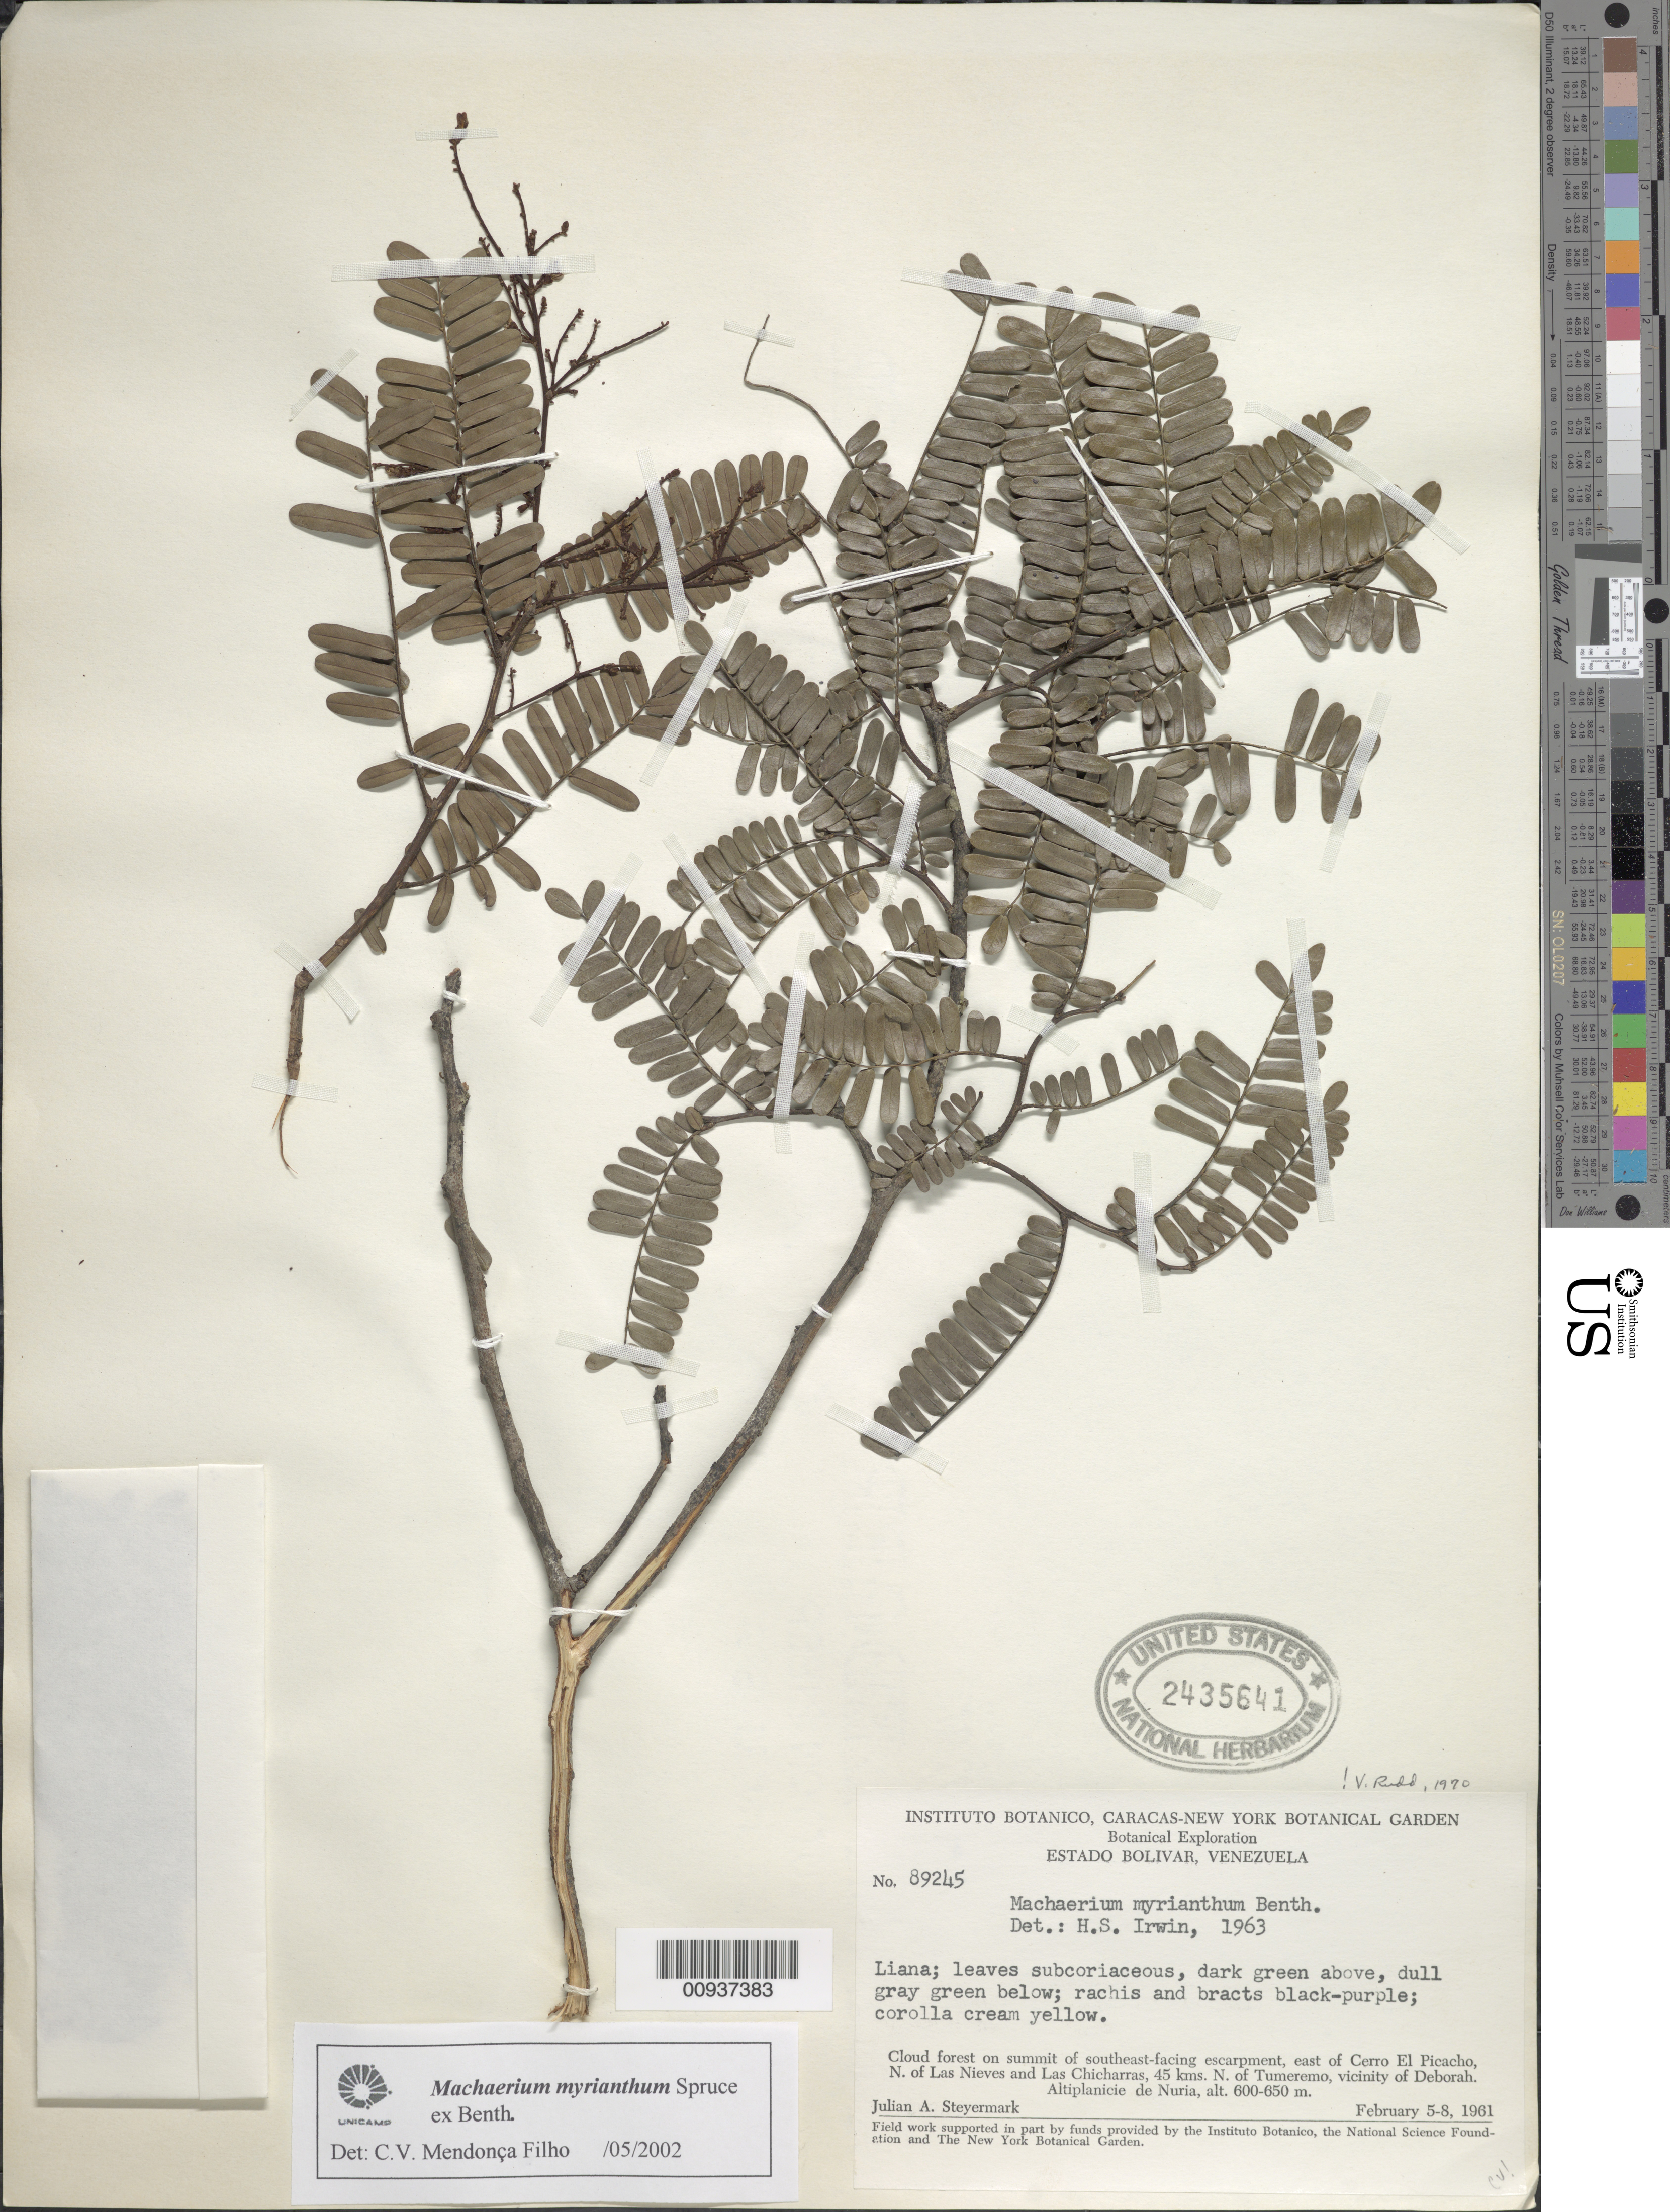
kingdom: Plantae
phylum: Tracheophyta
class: Magnoliopsida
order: Fabales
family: Fabaceae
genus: Machaerium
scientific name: Machaerium myrianthum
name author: Spruce ex Benth.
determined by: Mendonça Filho, C. V.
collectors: J. Steyermark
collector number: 89245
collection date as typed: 5-Feb-61 to 8-Feb-61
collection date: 1961-02-05/1961-02-08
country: Venezuela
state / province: Bolívar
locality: Cerro El Picacho, N of Las Nieves, 45 km N of Tumeremo, vic of Deborah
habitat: Cloud forest on summit of SE facing escarpment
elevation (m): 600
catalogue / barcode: US 2435641